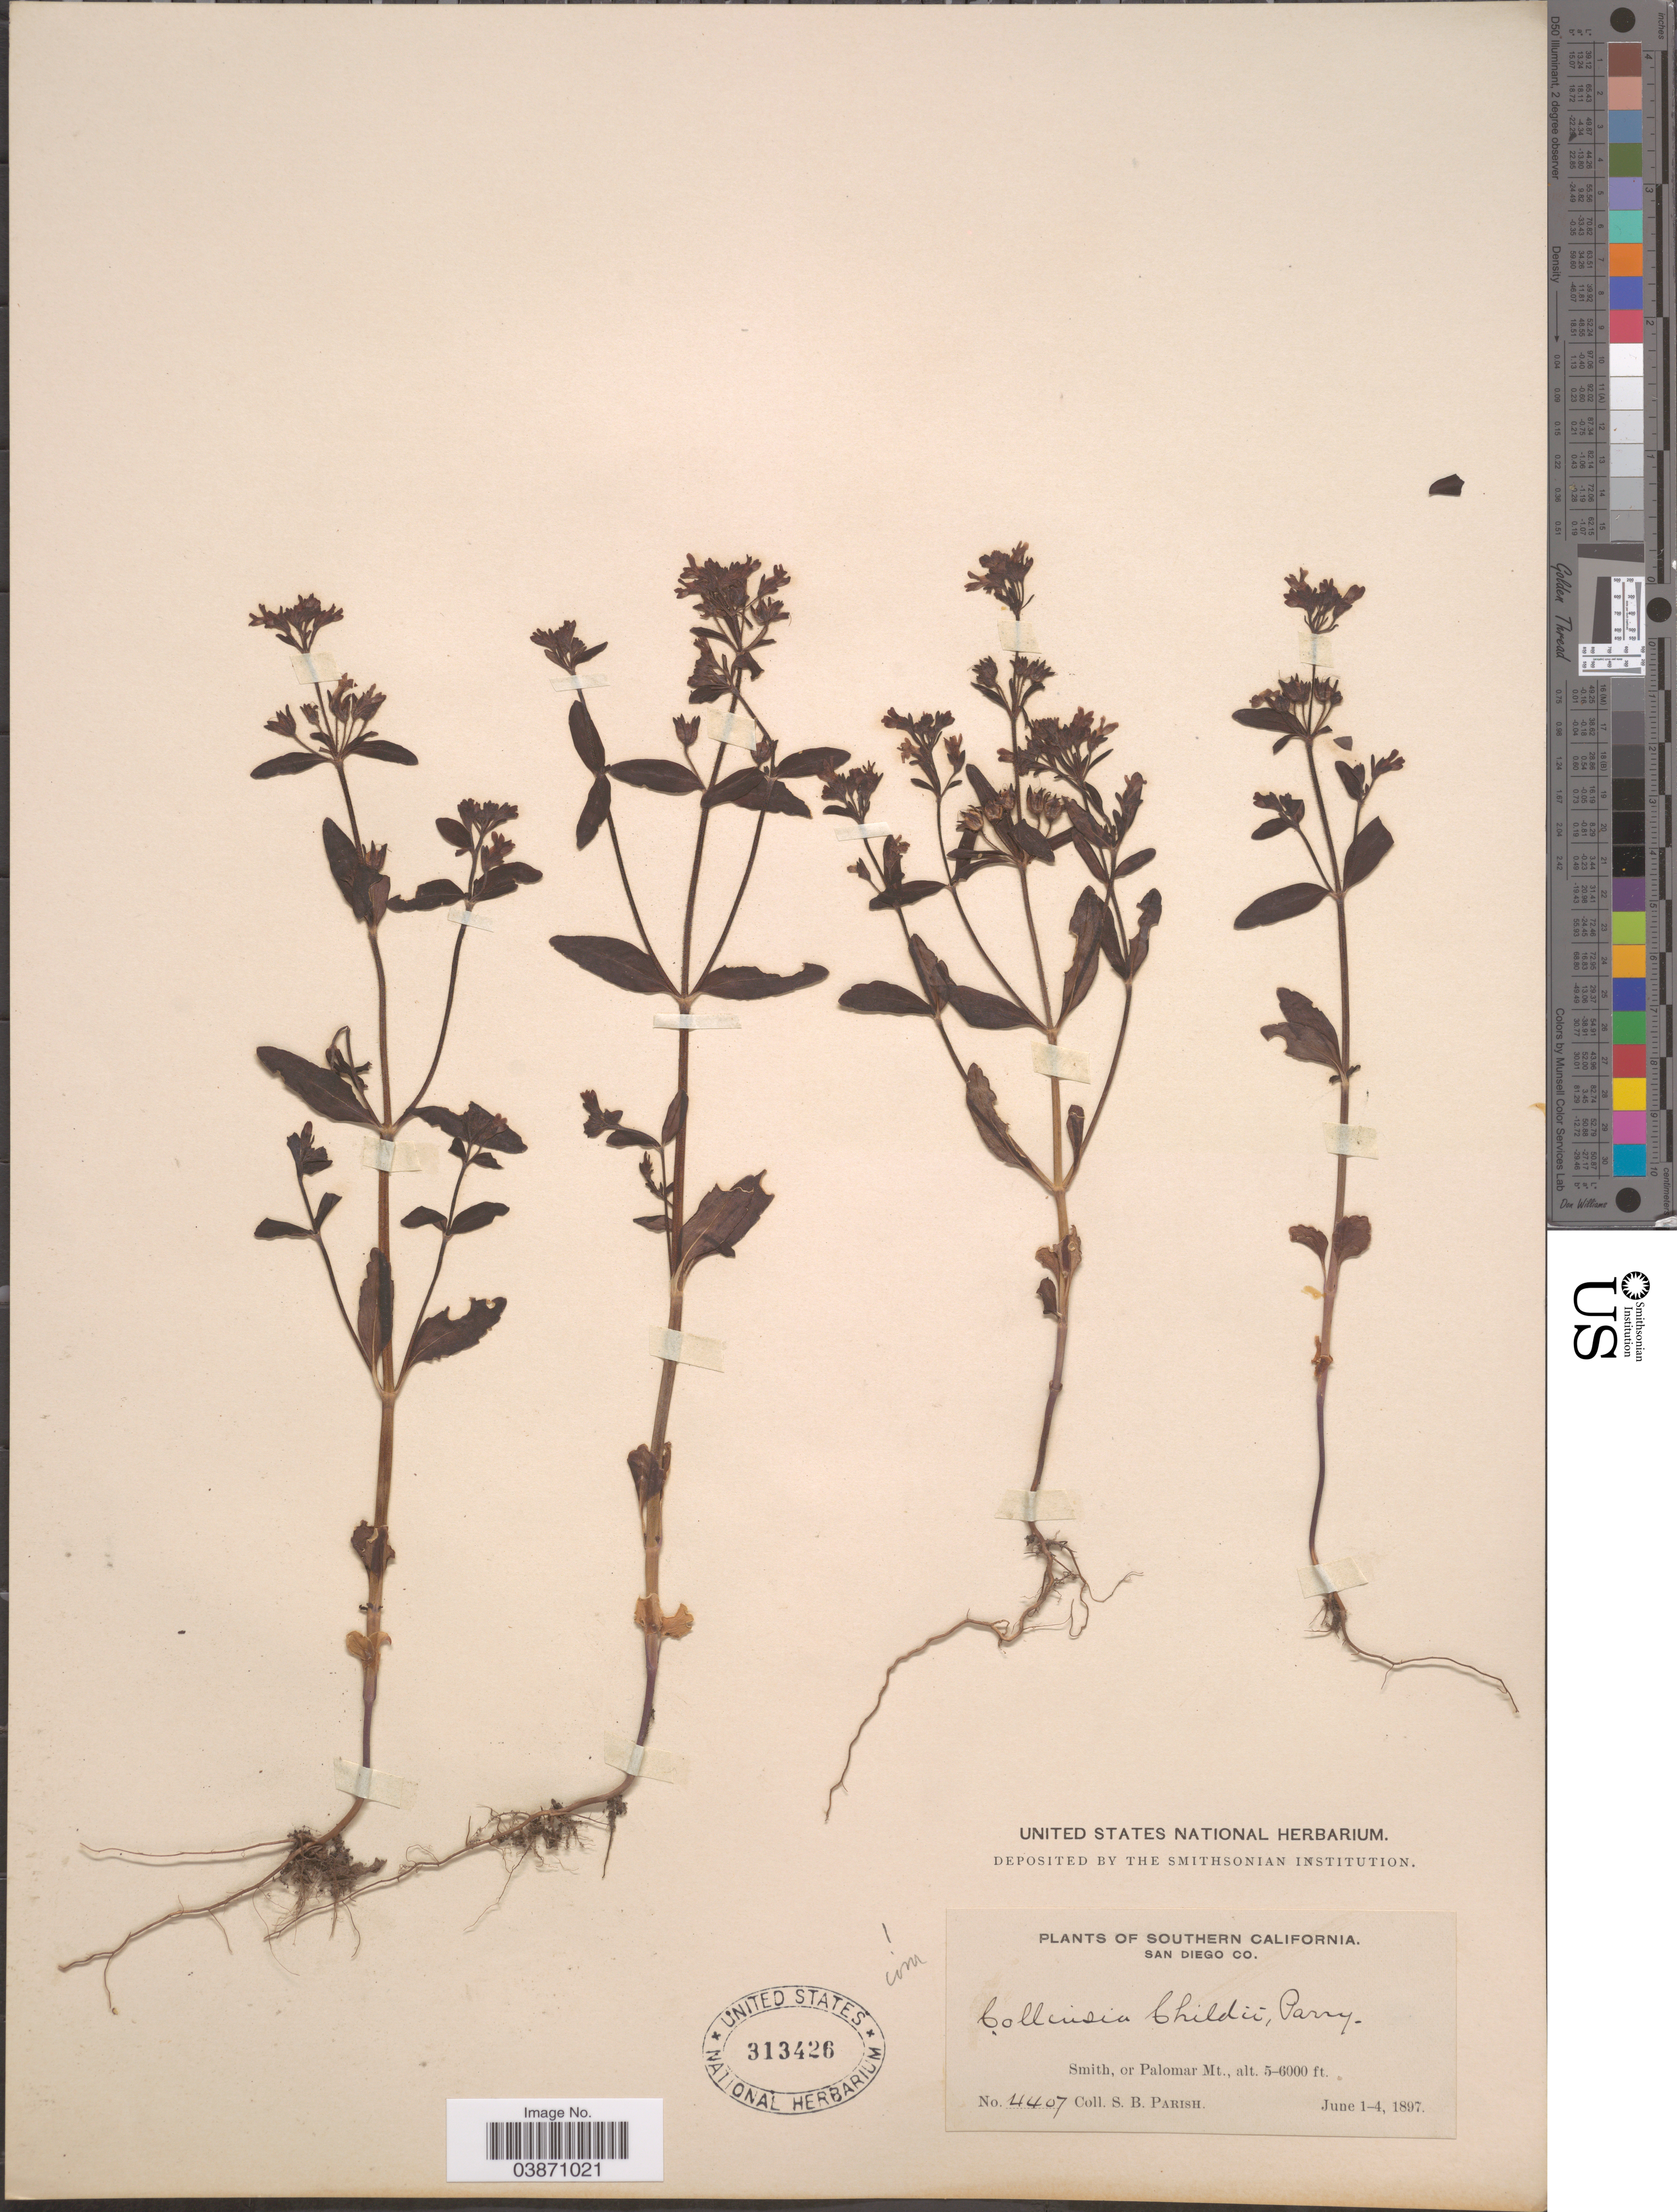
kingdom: Plantae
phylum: Tracheophyta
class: Magnoliopsida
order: Lamiales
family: Plantaginaceae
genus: Collinsia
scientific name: Collinsia childii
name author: Parry ex A. Gray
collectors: S. B. Parish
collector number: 4407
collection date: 1897-06-01/1897-06-04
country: United States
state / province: California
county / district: San Diego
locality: Southern California. San Diego Co. Smith, or Palomar Mt.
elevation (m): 1524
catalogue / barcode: US 313426